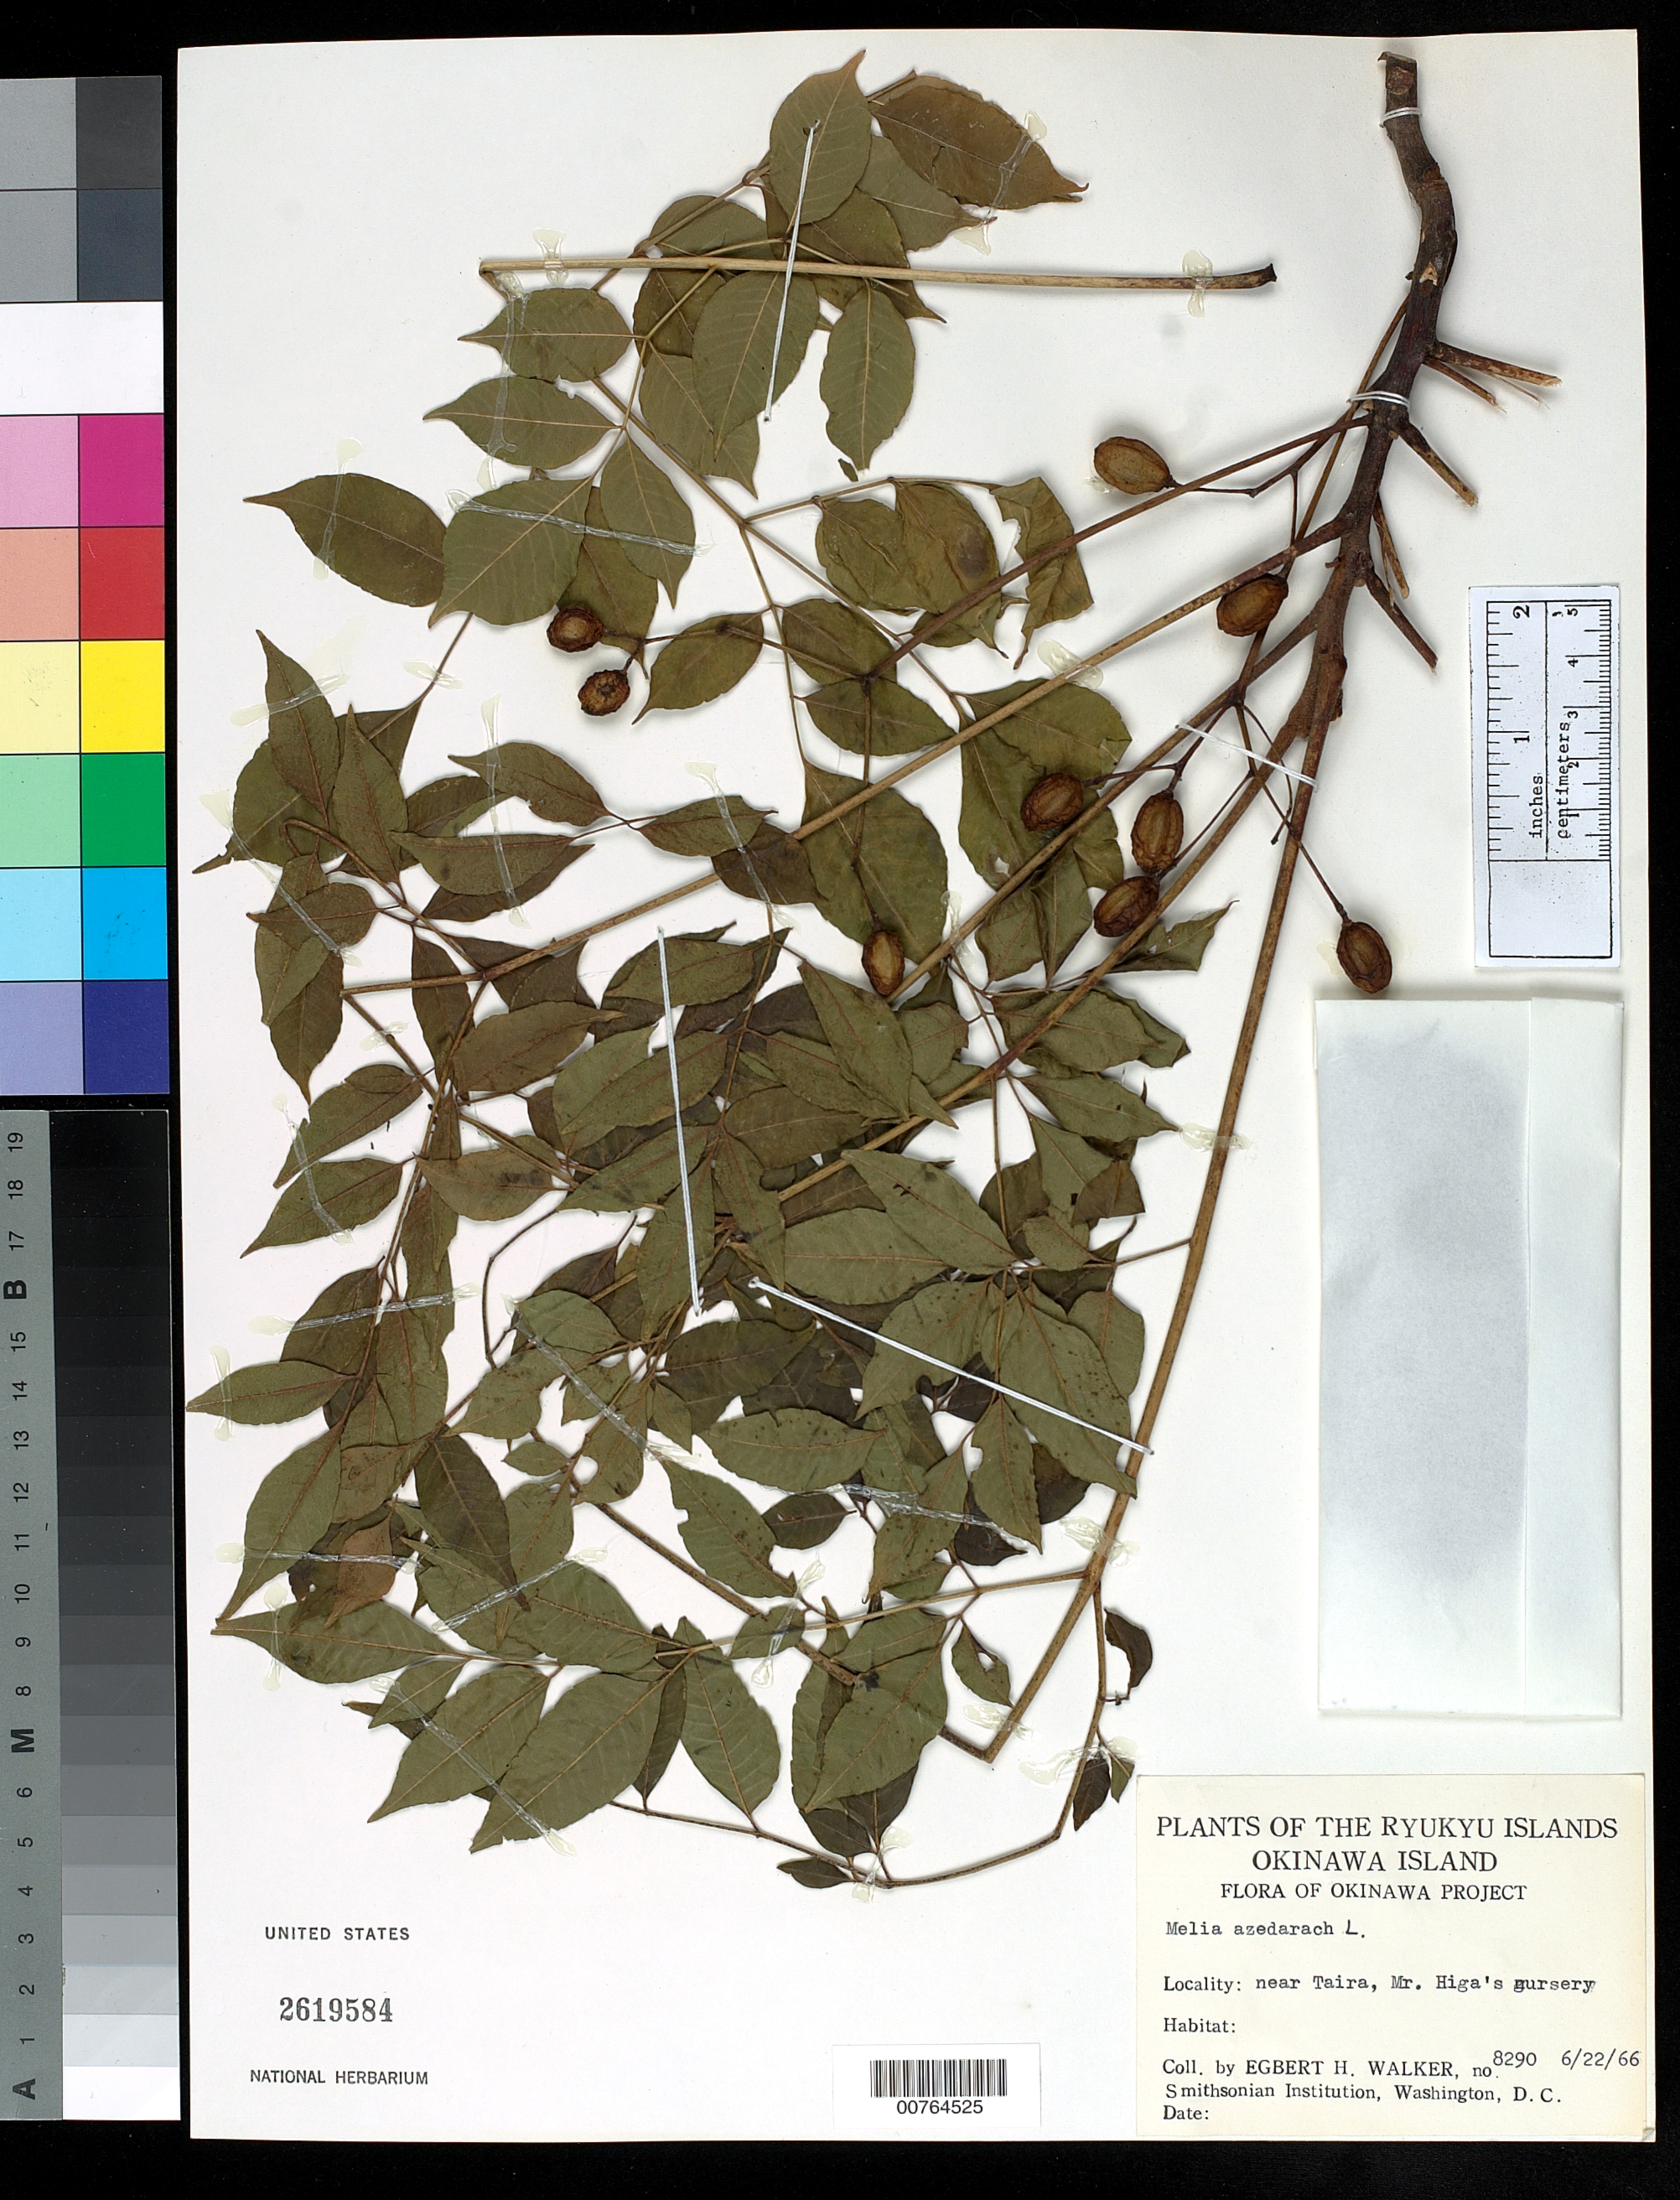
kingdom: Plantae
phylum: Tracheophyta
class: Magnoliopsida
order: Sapindales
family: Meliaceae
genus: Melia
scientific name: Melia azedarach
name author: L.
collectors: E. H. Walker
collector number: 8290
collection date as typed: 22 Jun 1966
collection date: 1966-06-22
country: Japan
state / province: Okinawa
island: Okinawa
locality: Near Taira, Mr. Higa's nursery.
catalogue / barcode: US 2619584